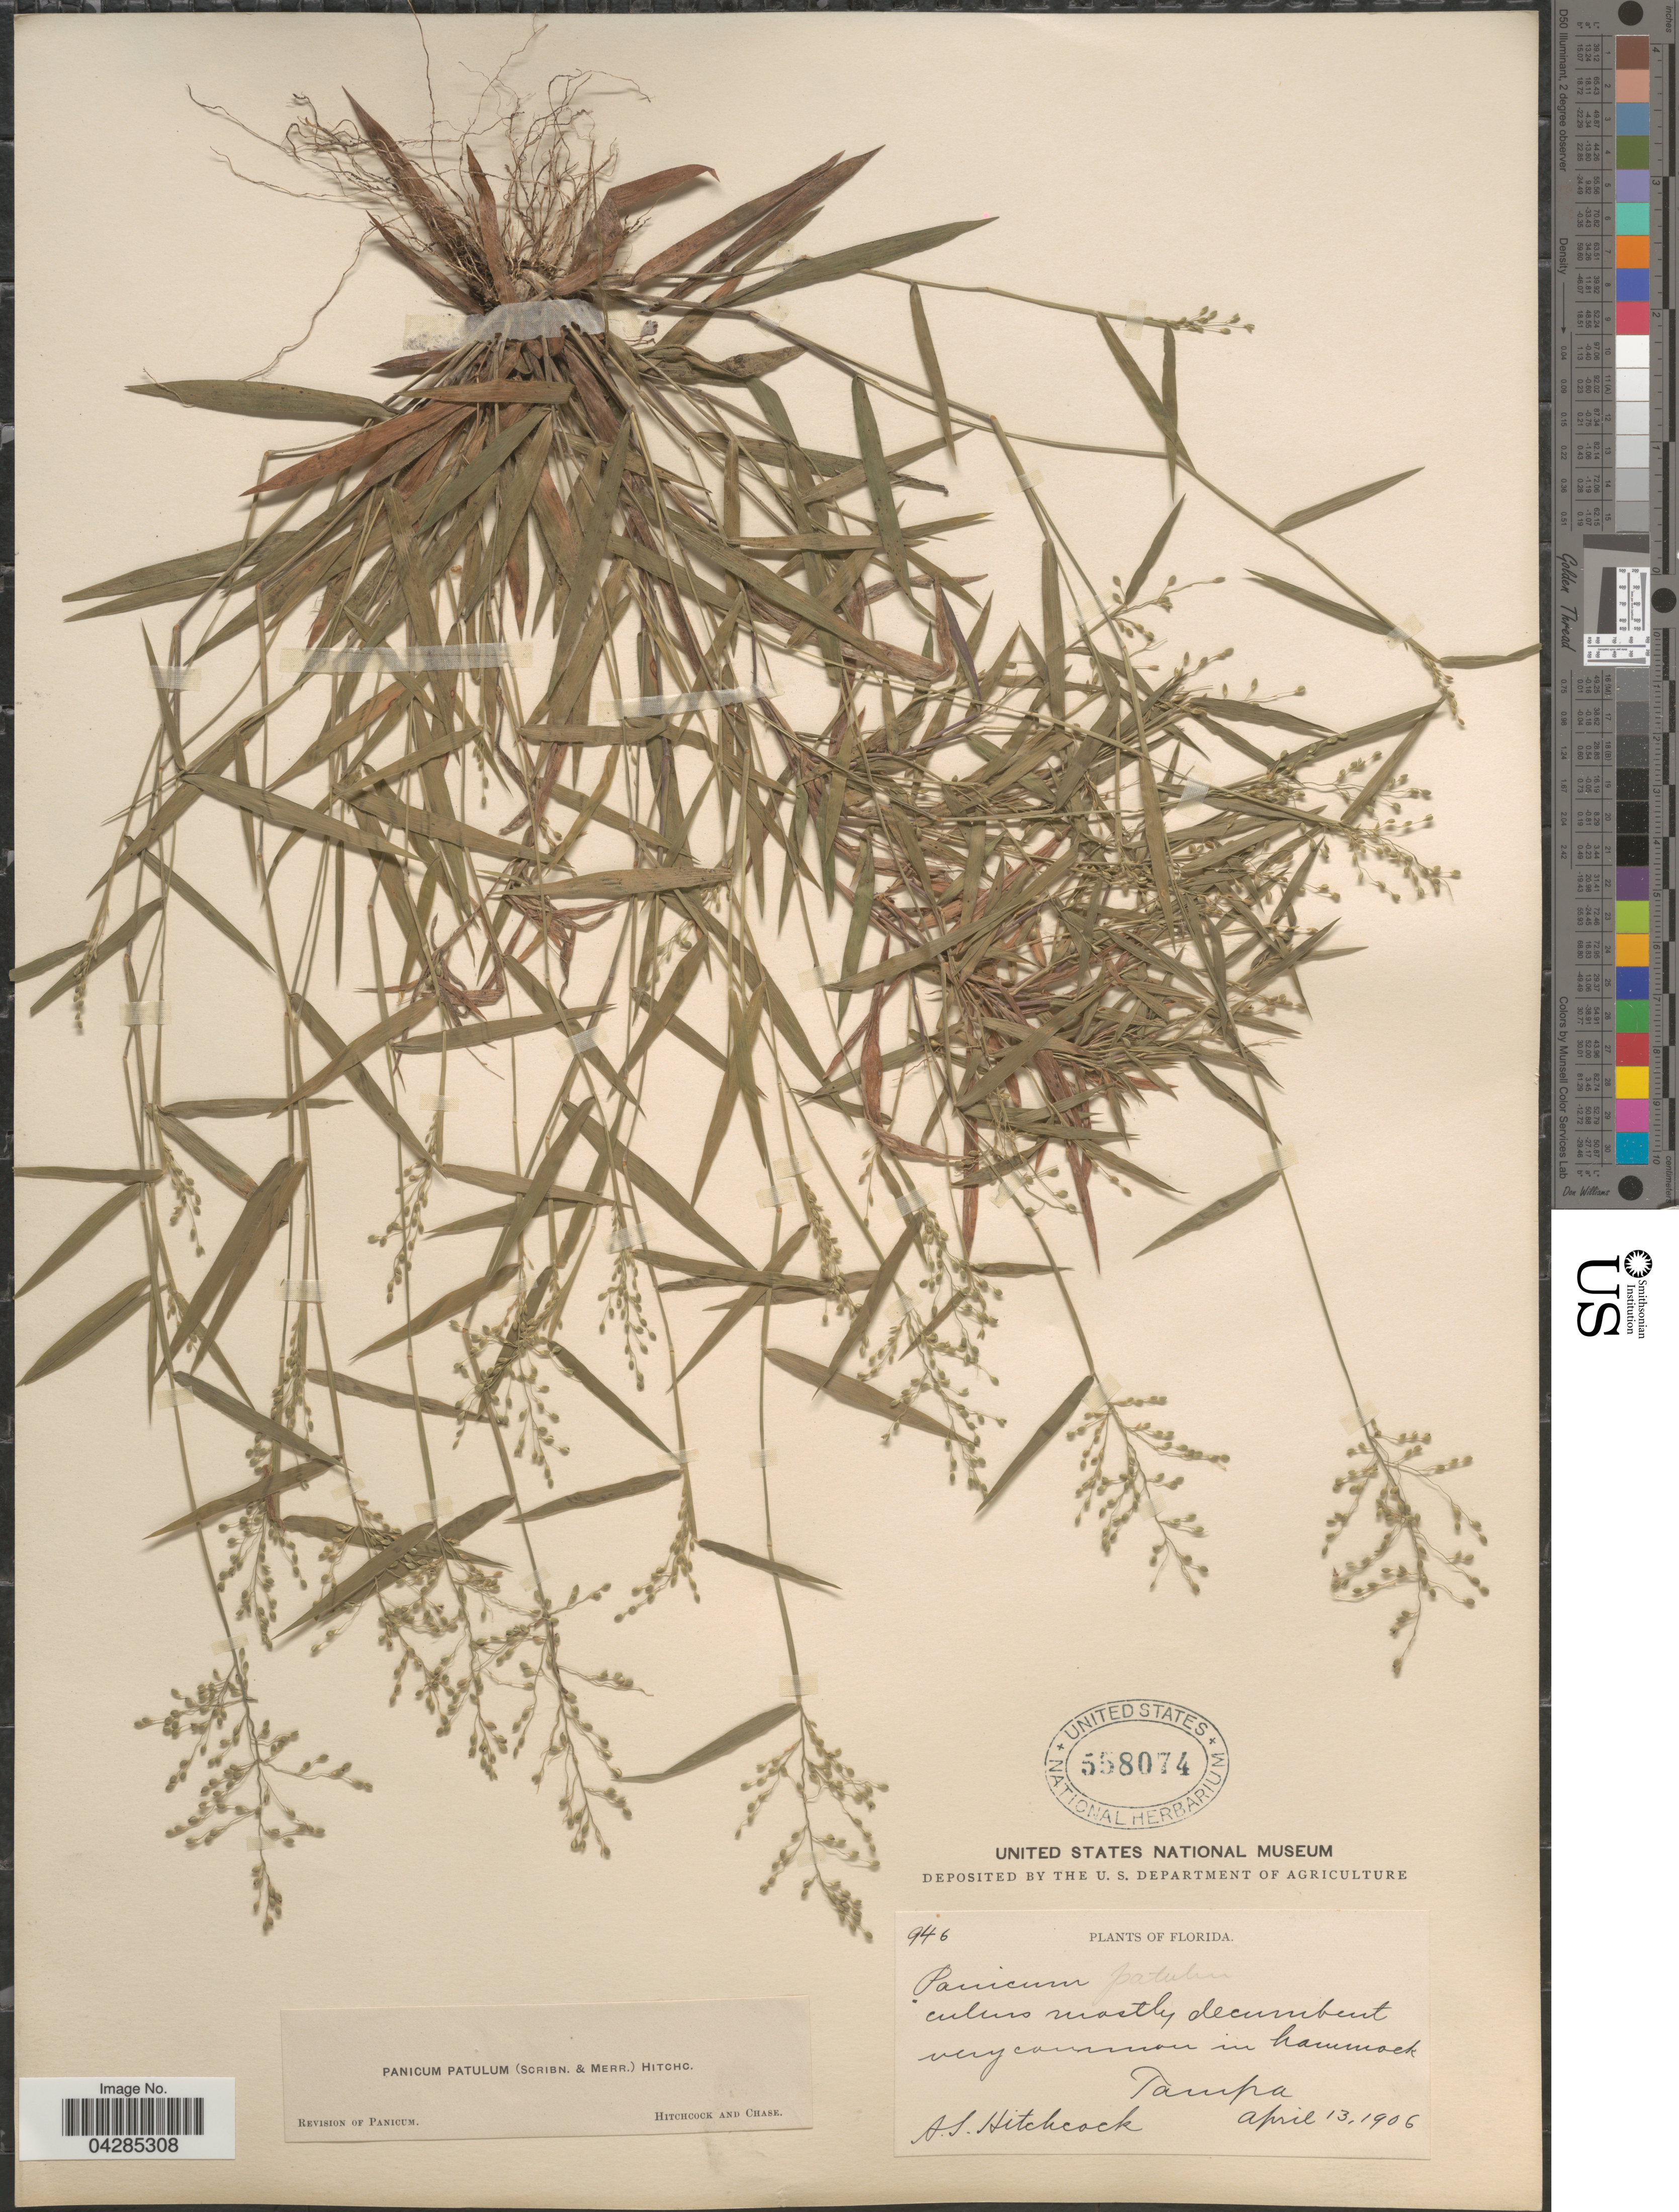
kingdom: Plantae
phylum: Tracheophyta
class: Liliopsida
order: Poales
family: Poaceae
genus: Dichanthelium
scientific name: Dichanthelium portoricense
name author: (Desv. ex Ham.) B.F. Hansen & Wunderlin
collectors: A. S. Hitchcock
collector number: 946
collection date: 1906-04-13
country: United States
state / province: Florida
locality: Very common in hammock. Tampa.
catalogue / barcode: US 558074